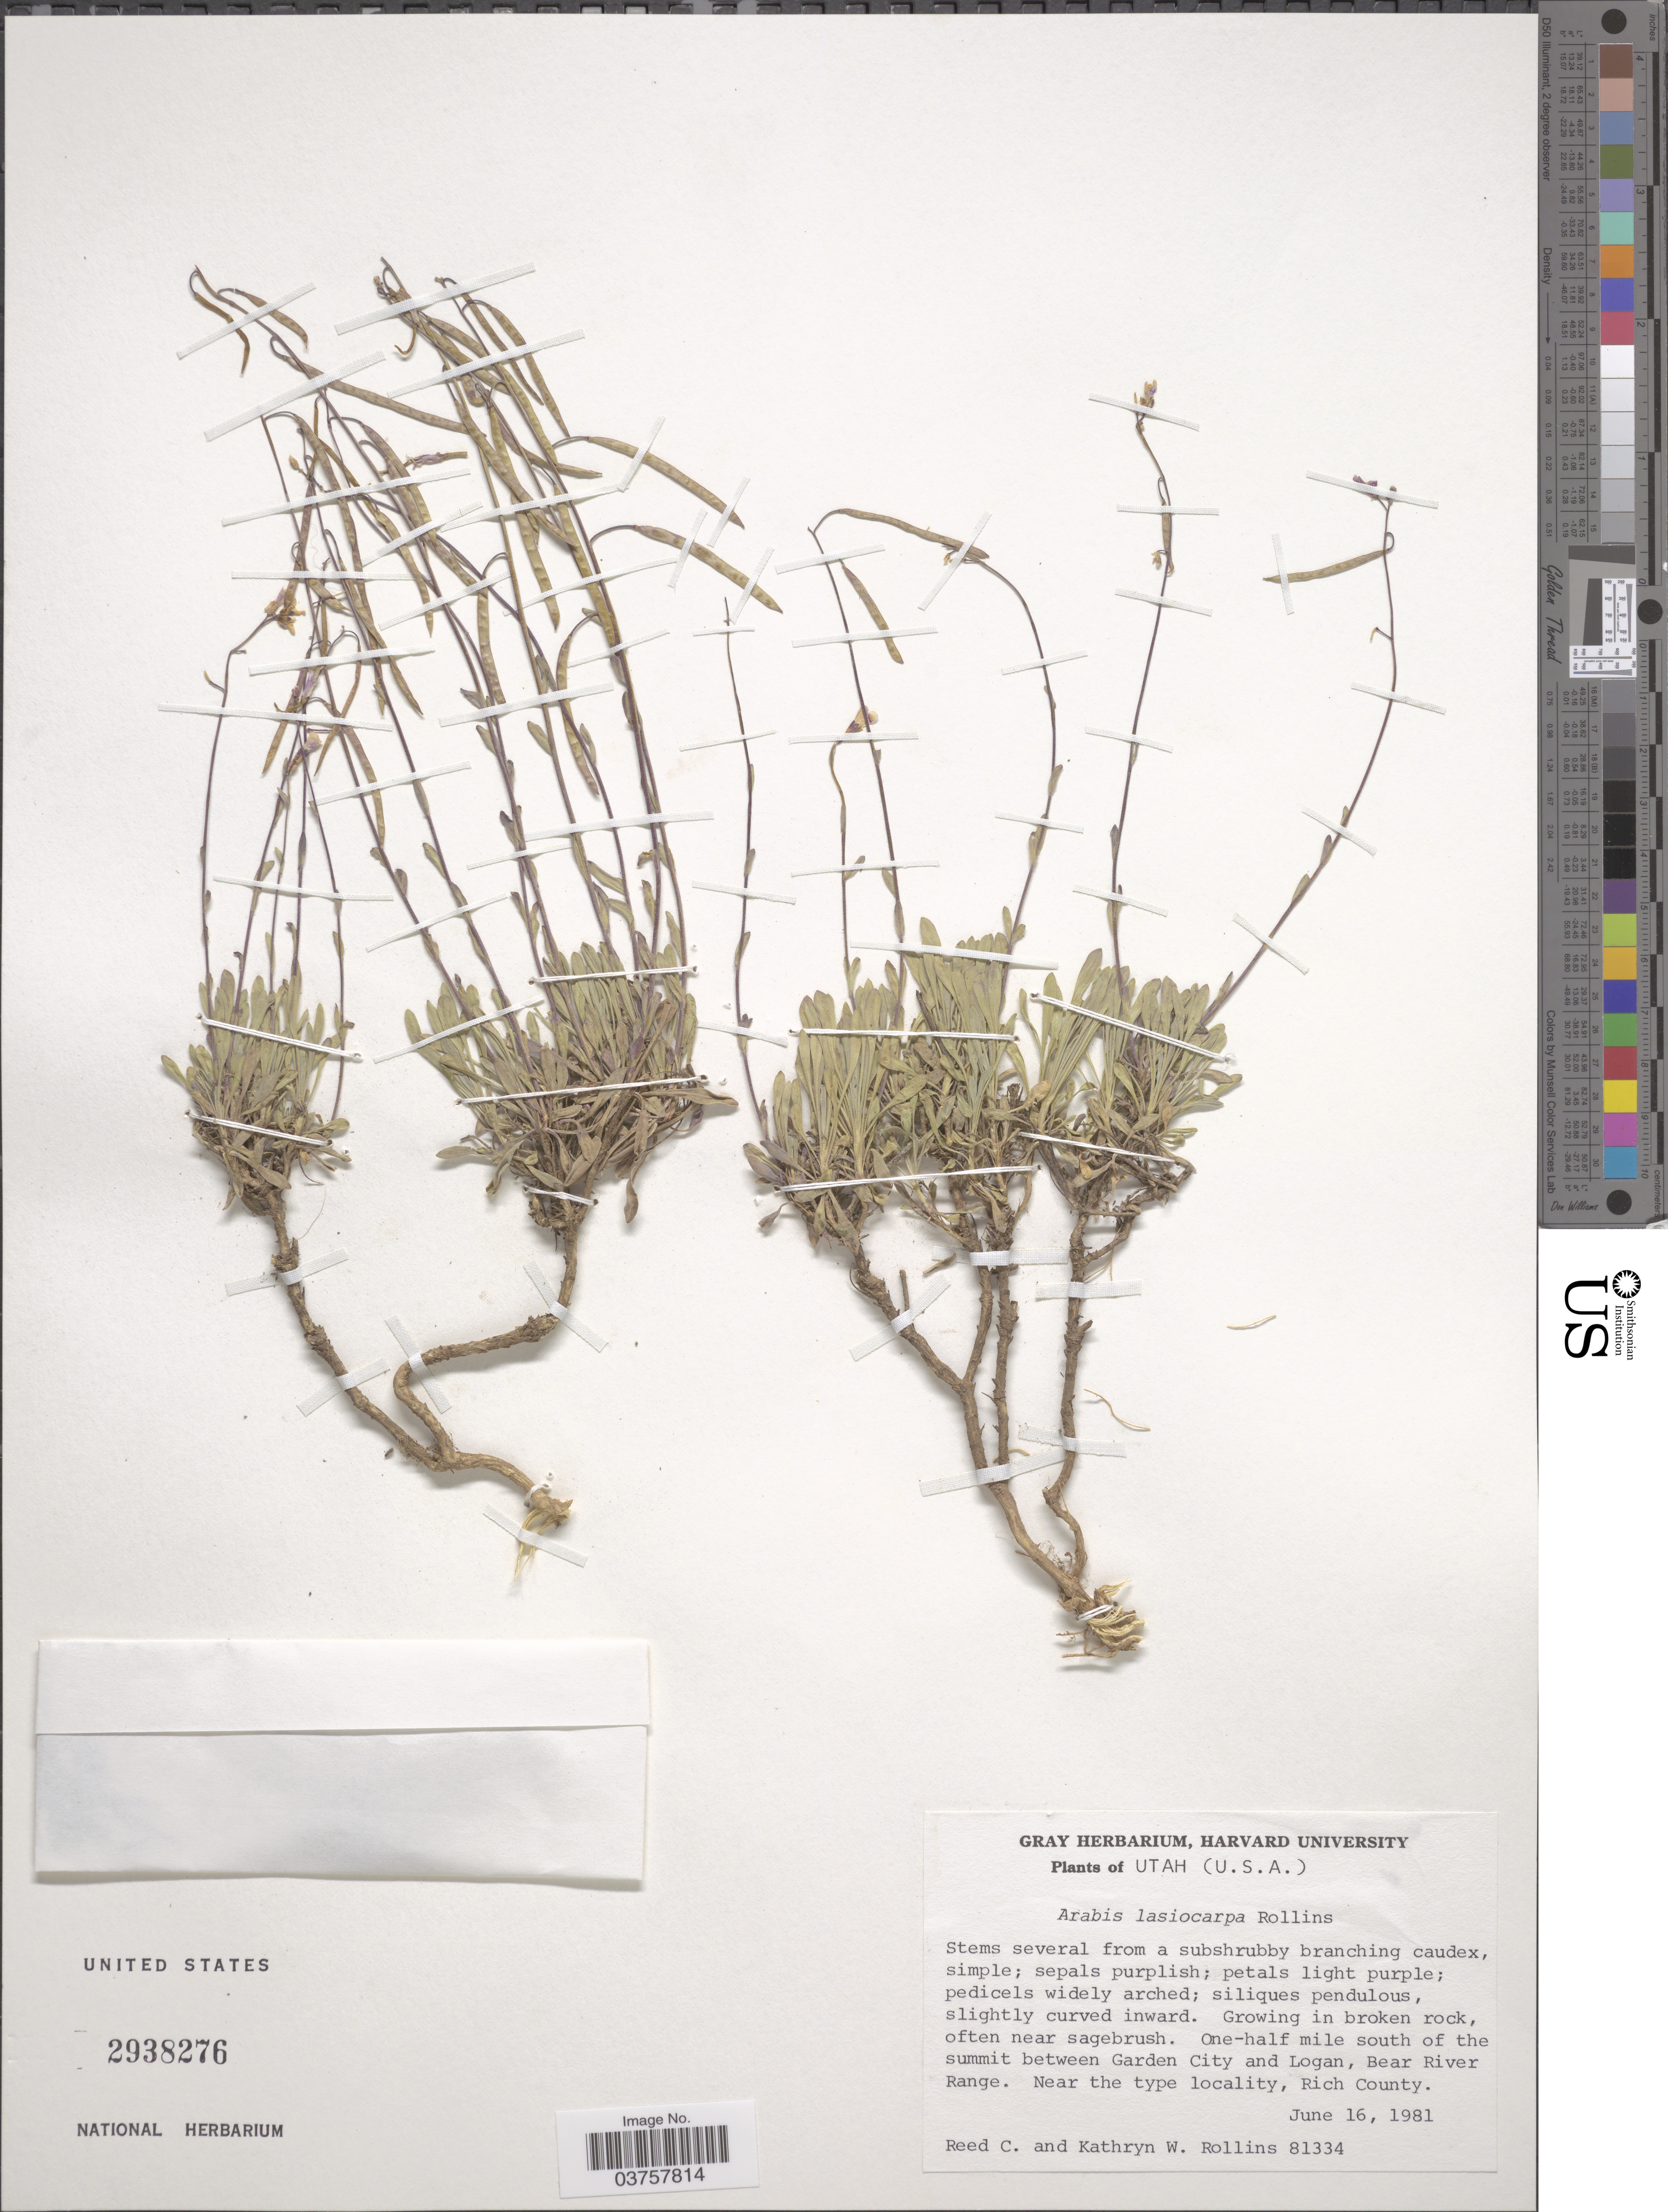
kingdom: Plantae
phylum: Tracheophyta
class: Magnoliopsida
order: Brassicales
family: Brassicaceae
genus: Arabis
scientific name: Arabis lasiocarpa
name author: Rollins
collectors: R. C. Rollins & K. W. Rollins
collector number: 81334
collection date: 1981-06-16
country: United States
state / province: Utah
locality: One-half mile south of the summit between Garden City and Logan, Bear River Range. Near the type locality, Rich County.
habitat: grown in broken rock, often near sagebrush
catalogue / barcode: US 2938276